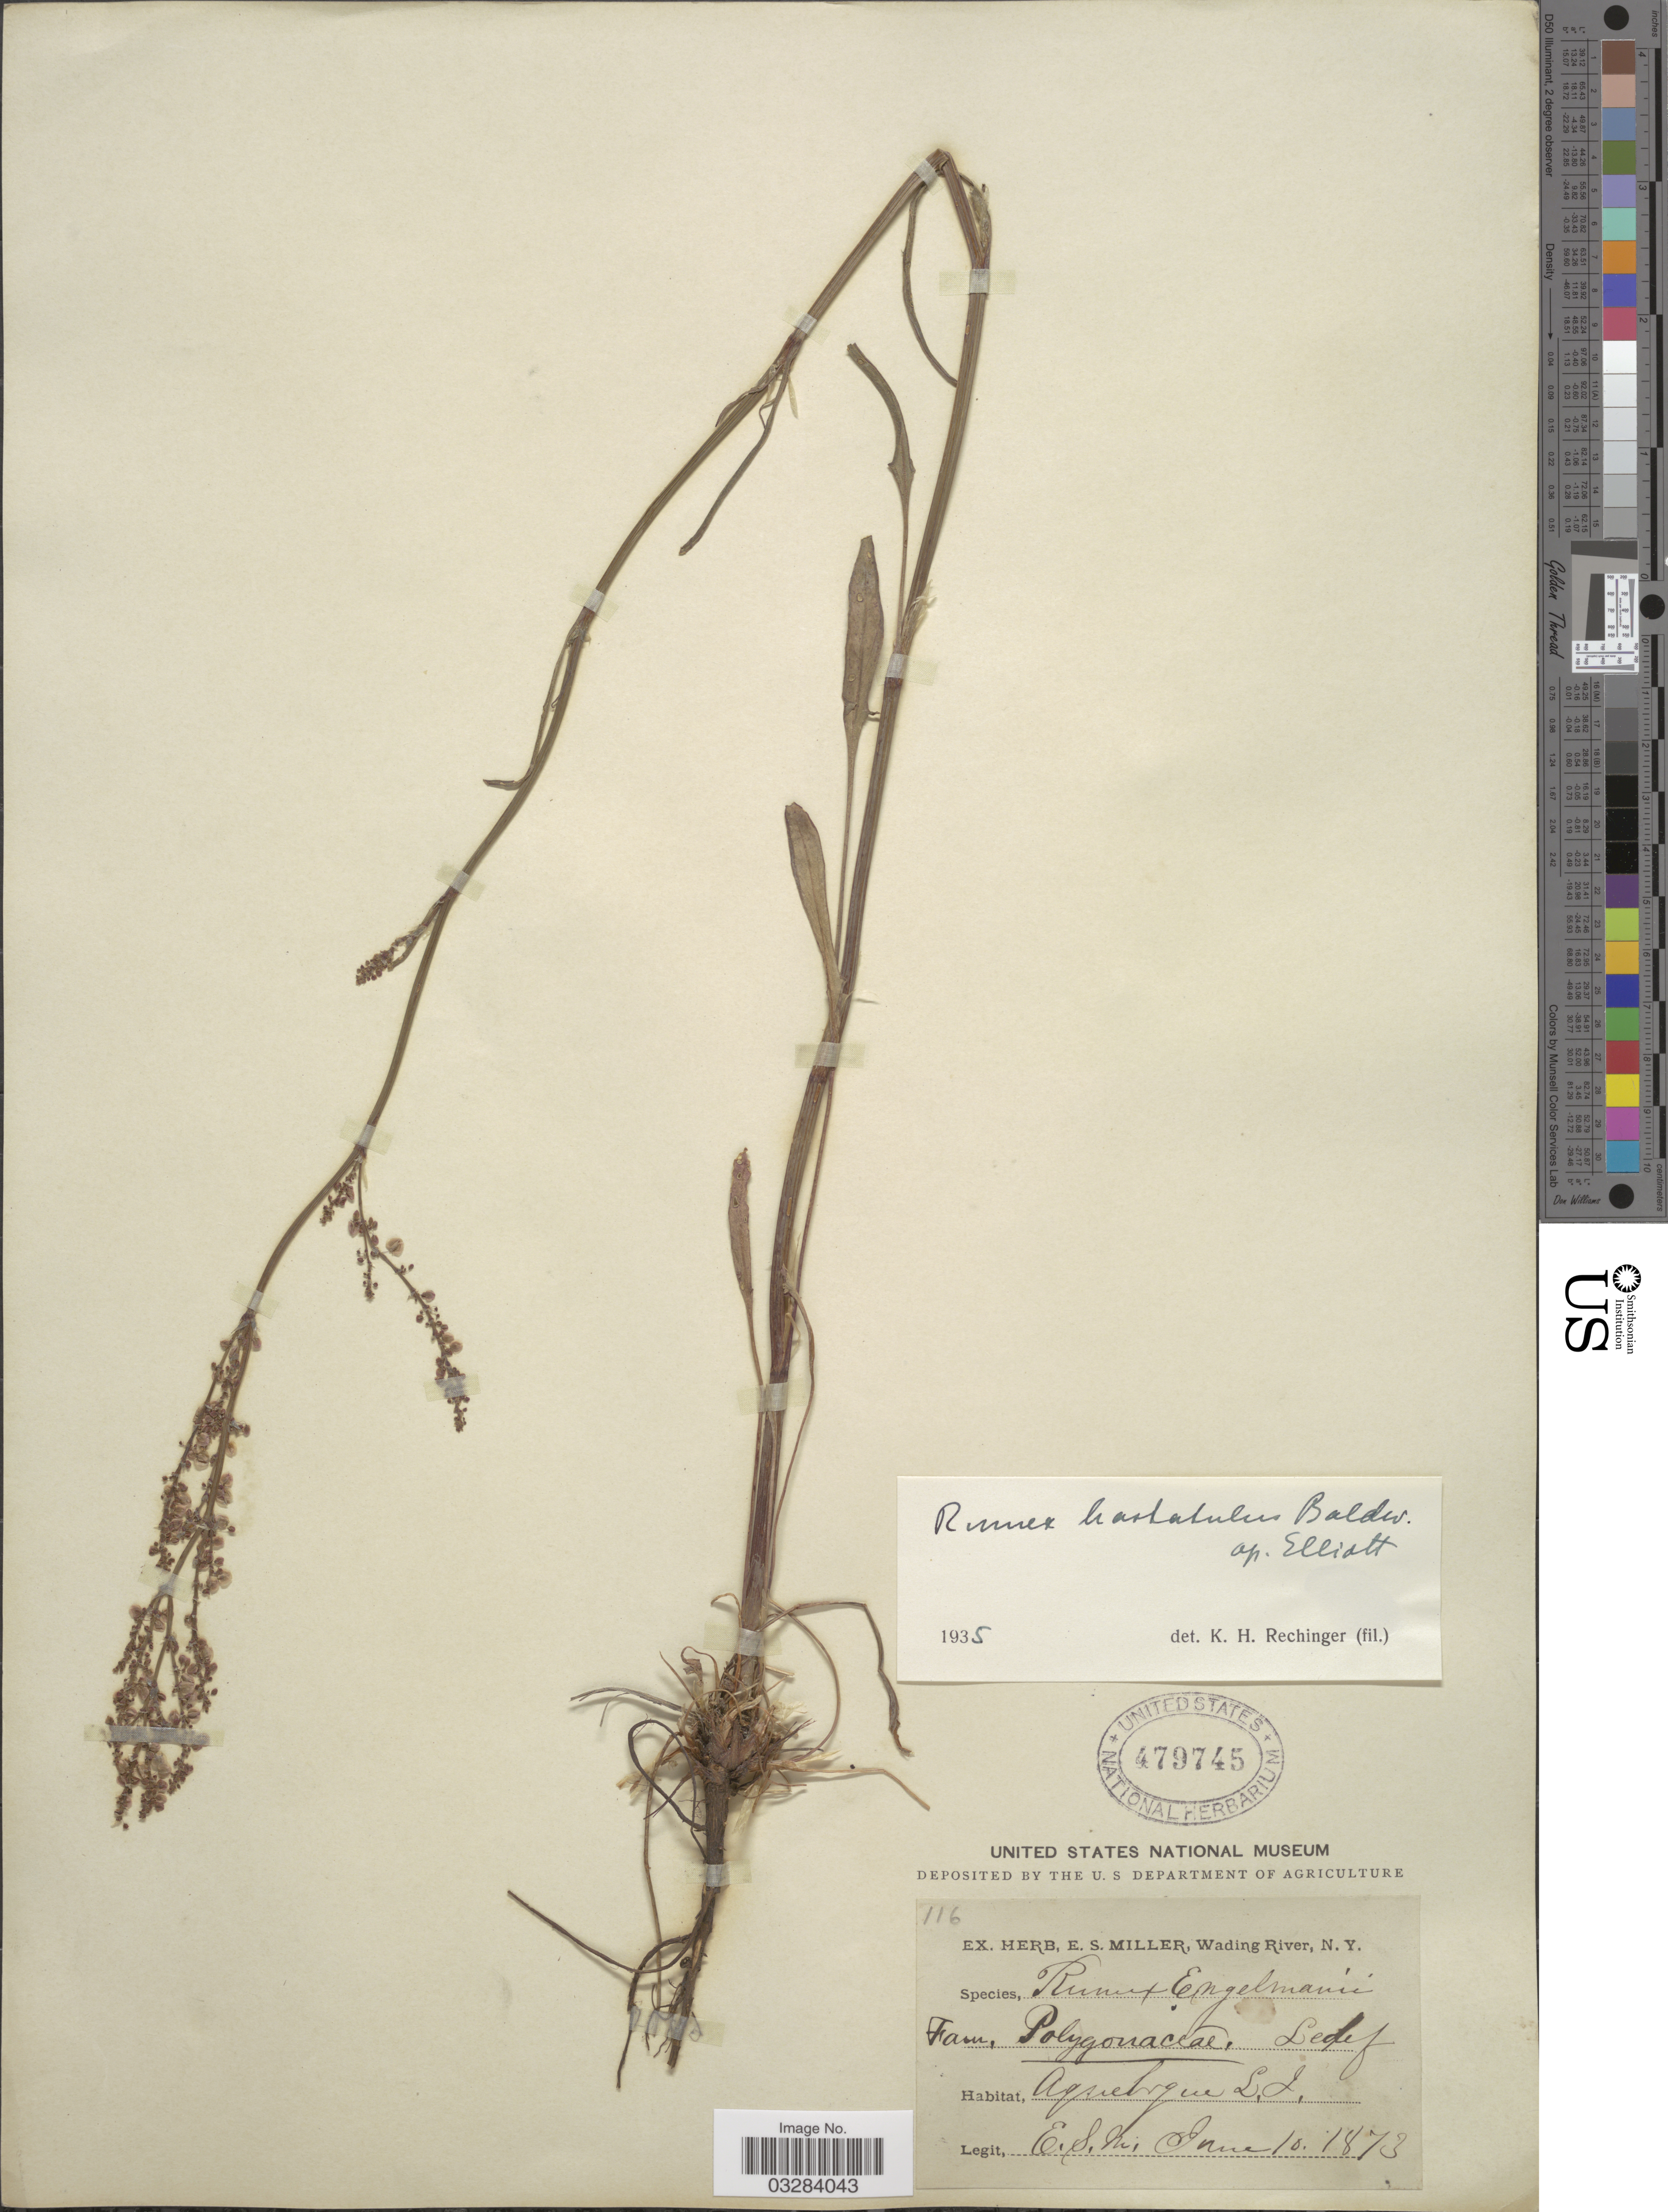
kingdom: Plantae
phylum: Tracheophyta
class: Magnoliopsida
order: Caryophyllales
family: Polygonaceae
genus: Rumex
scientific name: Rumex hastatulus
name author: Baldwin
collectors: E. S. Miller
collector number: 116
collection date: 1873-06-10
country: United States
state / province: New York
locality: Aquebogue L. I.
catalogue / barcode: US 479745